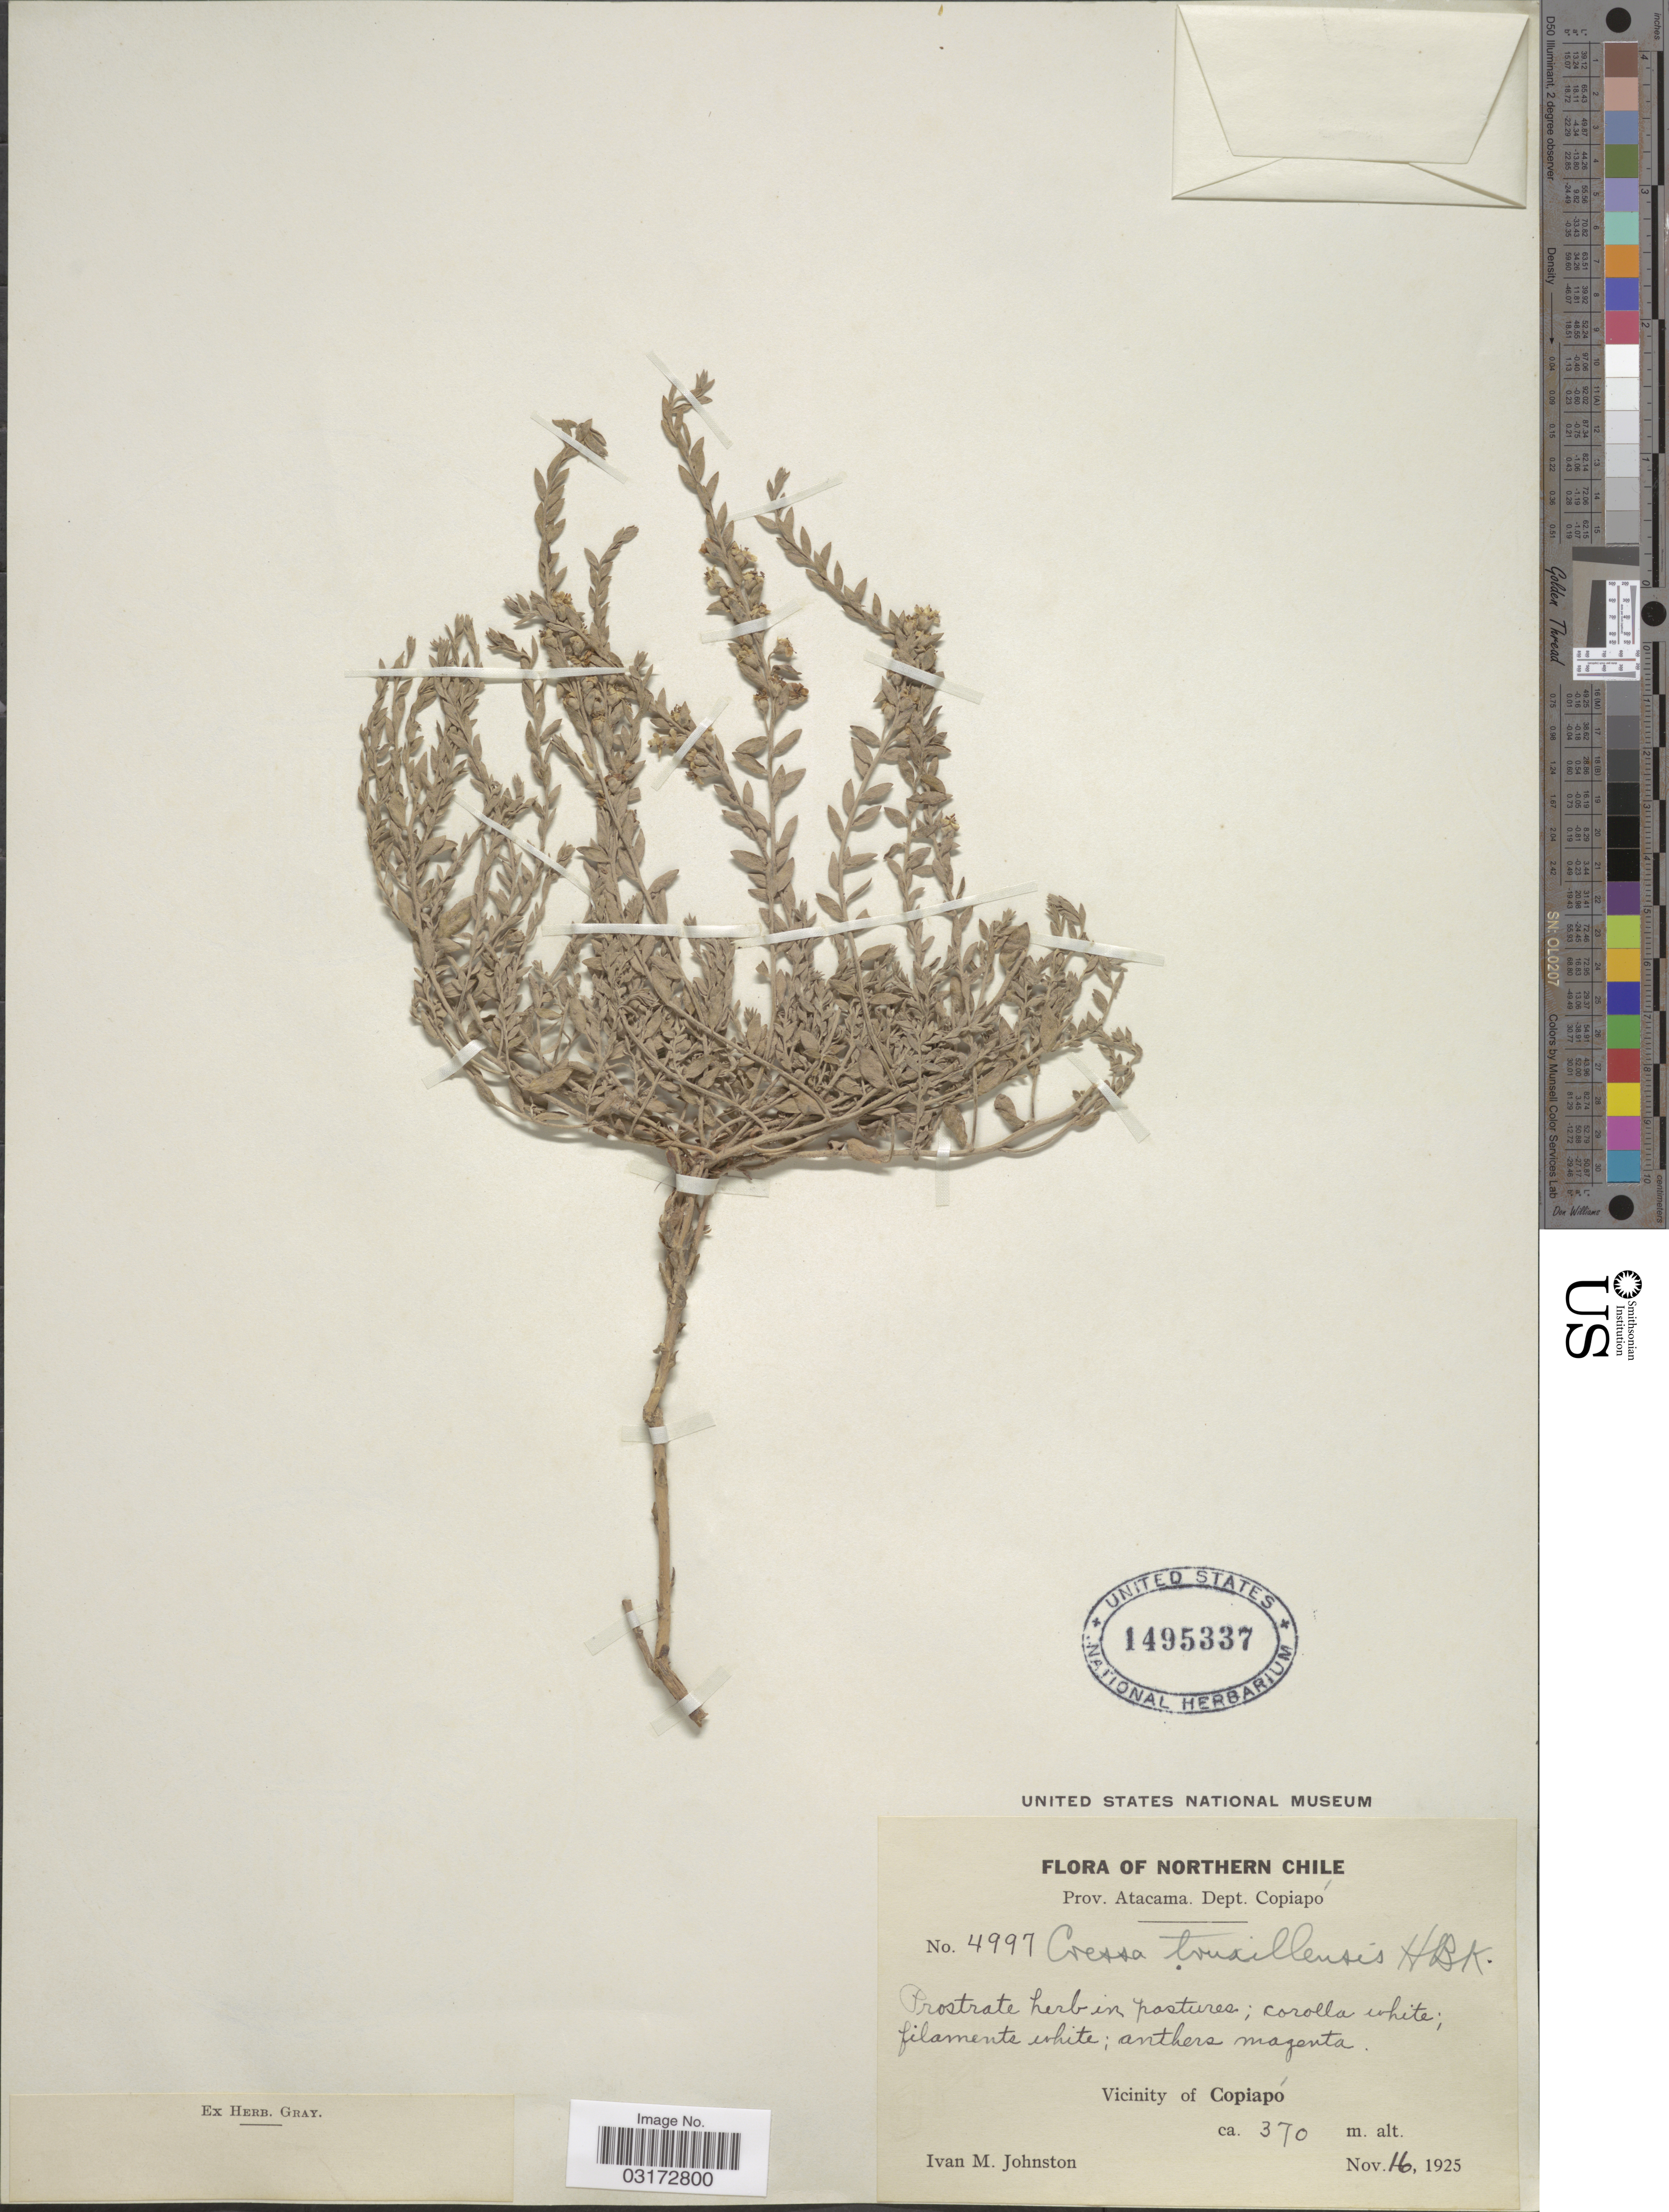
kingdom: Plantae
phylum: Tracheophyta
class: Magnoliopsida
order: Solanales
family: Convolvulaceae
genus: Cressa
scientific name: Cressa truxillensis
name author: Kunth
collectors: I.M. Johnston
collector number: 4997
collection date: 1925-11-16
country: Chile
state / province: Atacama (III)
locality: Northern Chile, Prov. Atacama. Dept. Copiapó. Vicinity of Copiapó.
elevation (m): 370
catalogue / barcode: US 1495337